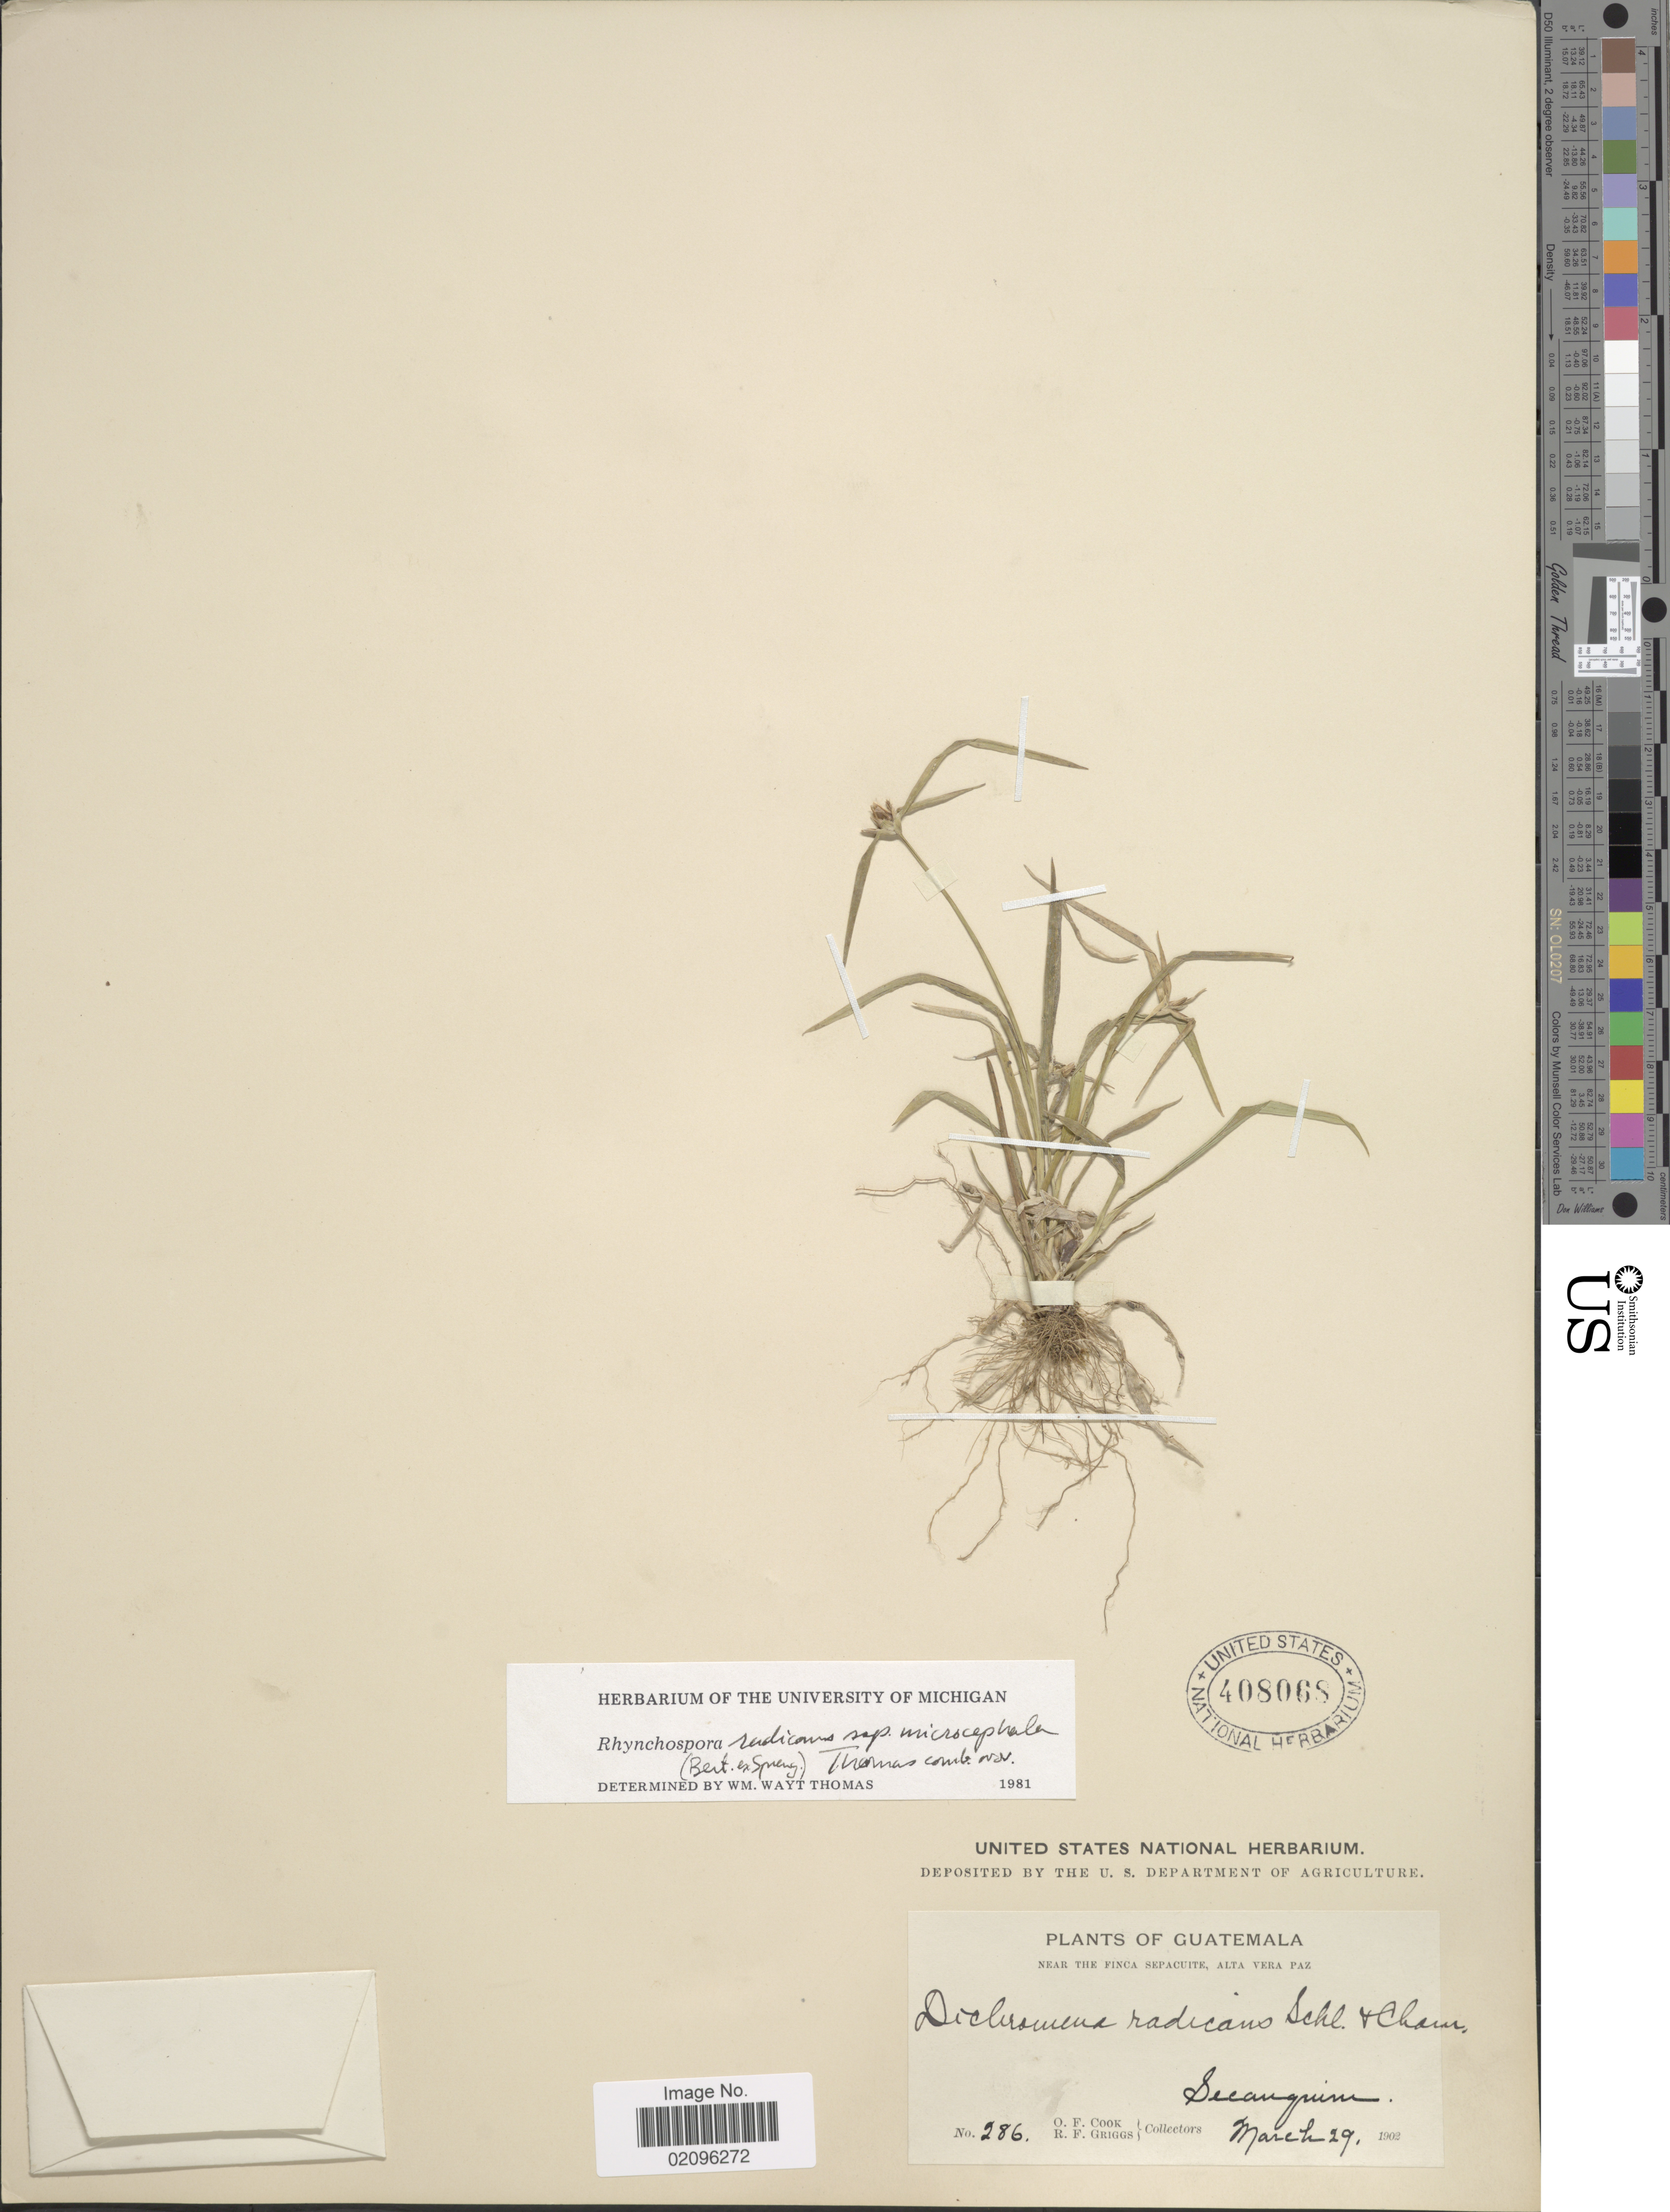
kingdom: Plantae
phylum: Tracheophyta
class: Liliopsida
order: Poales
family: Cyperaceae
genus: Rhynchospora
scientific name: Rhynchospora radicans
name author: (Schltdl. & Cham.) H. Pfeiff.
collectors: O. F. Cook & R. F. Griggs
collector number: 286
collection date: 1902-03-29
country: Guatemala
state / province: Alta Verapaz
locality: Guatemala, Near the Finca Sepacuite, Alta Vera Paz. Secanquim.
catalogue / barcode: US 408068